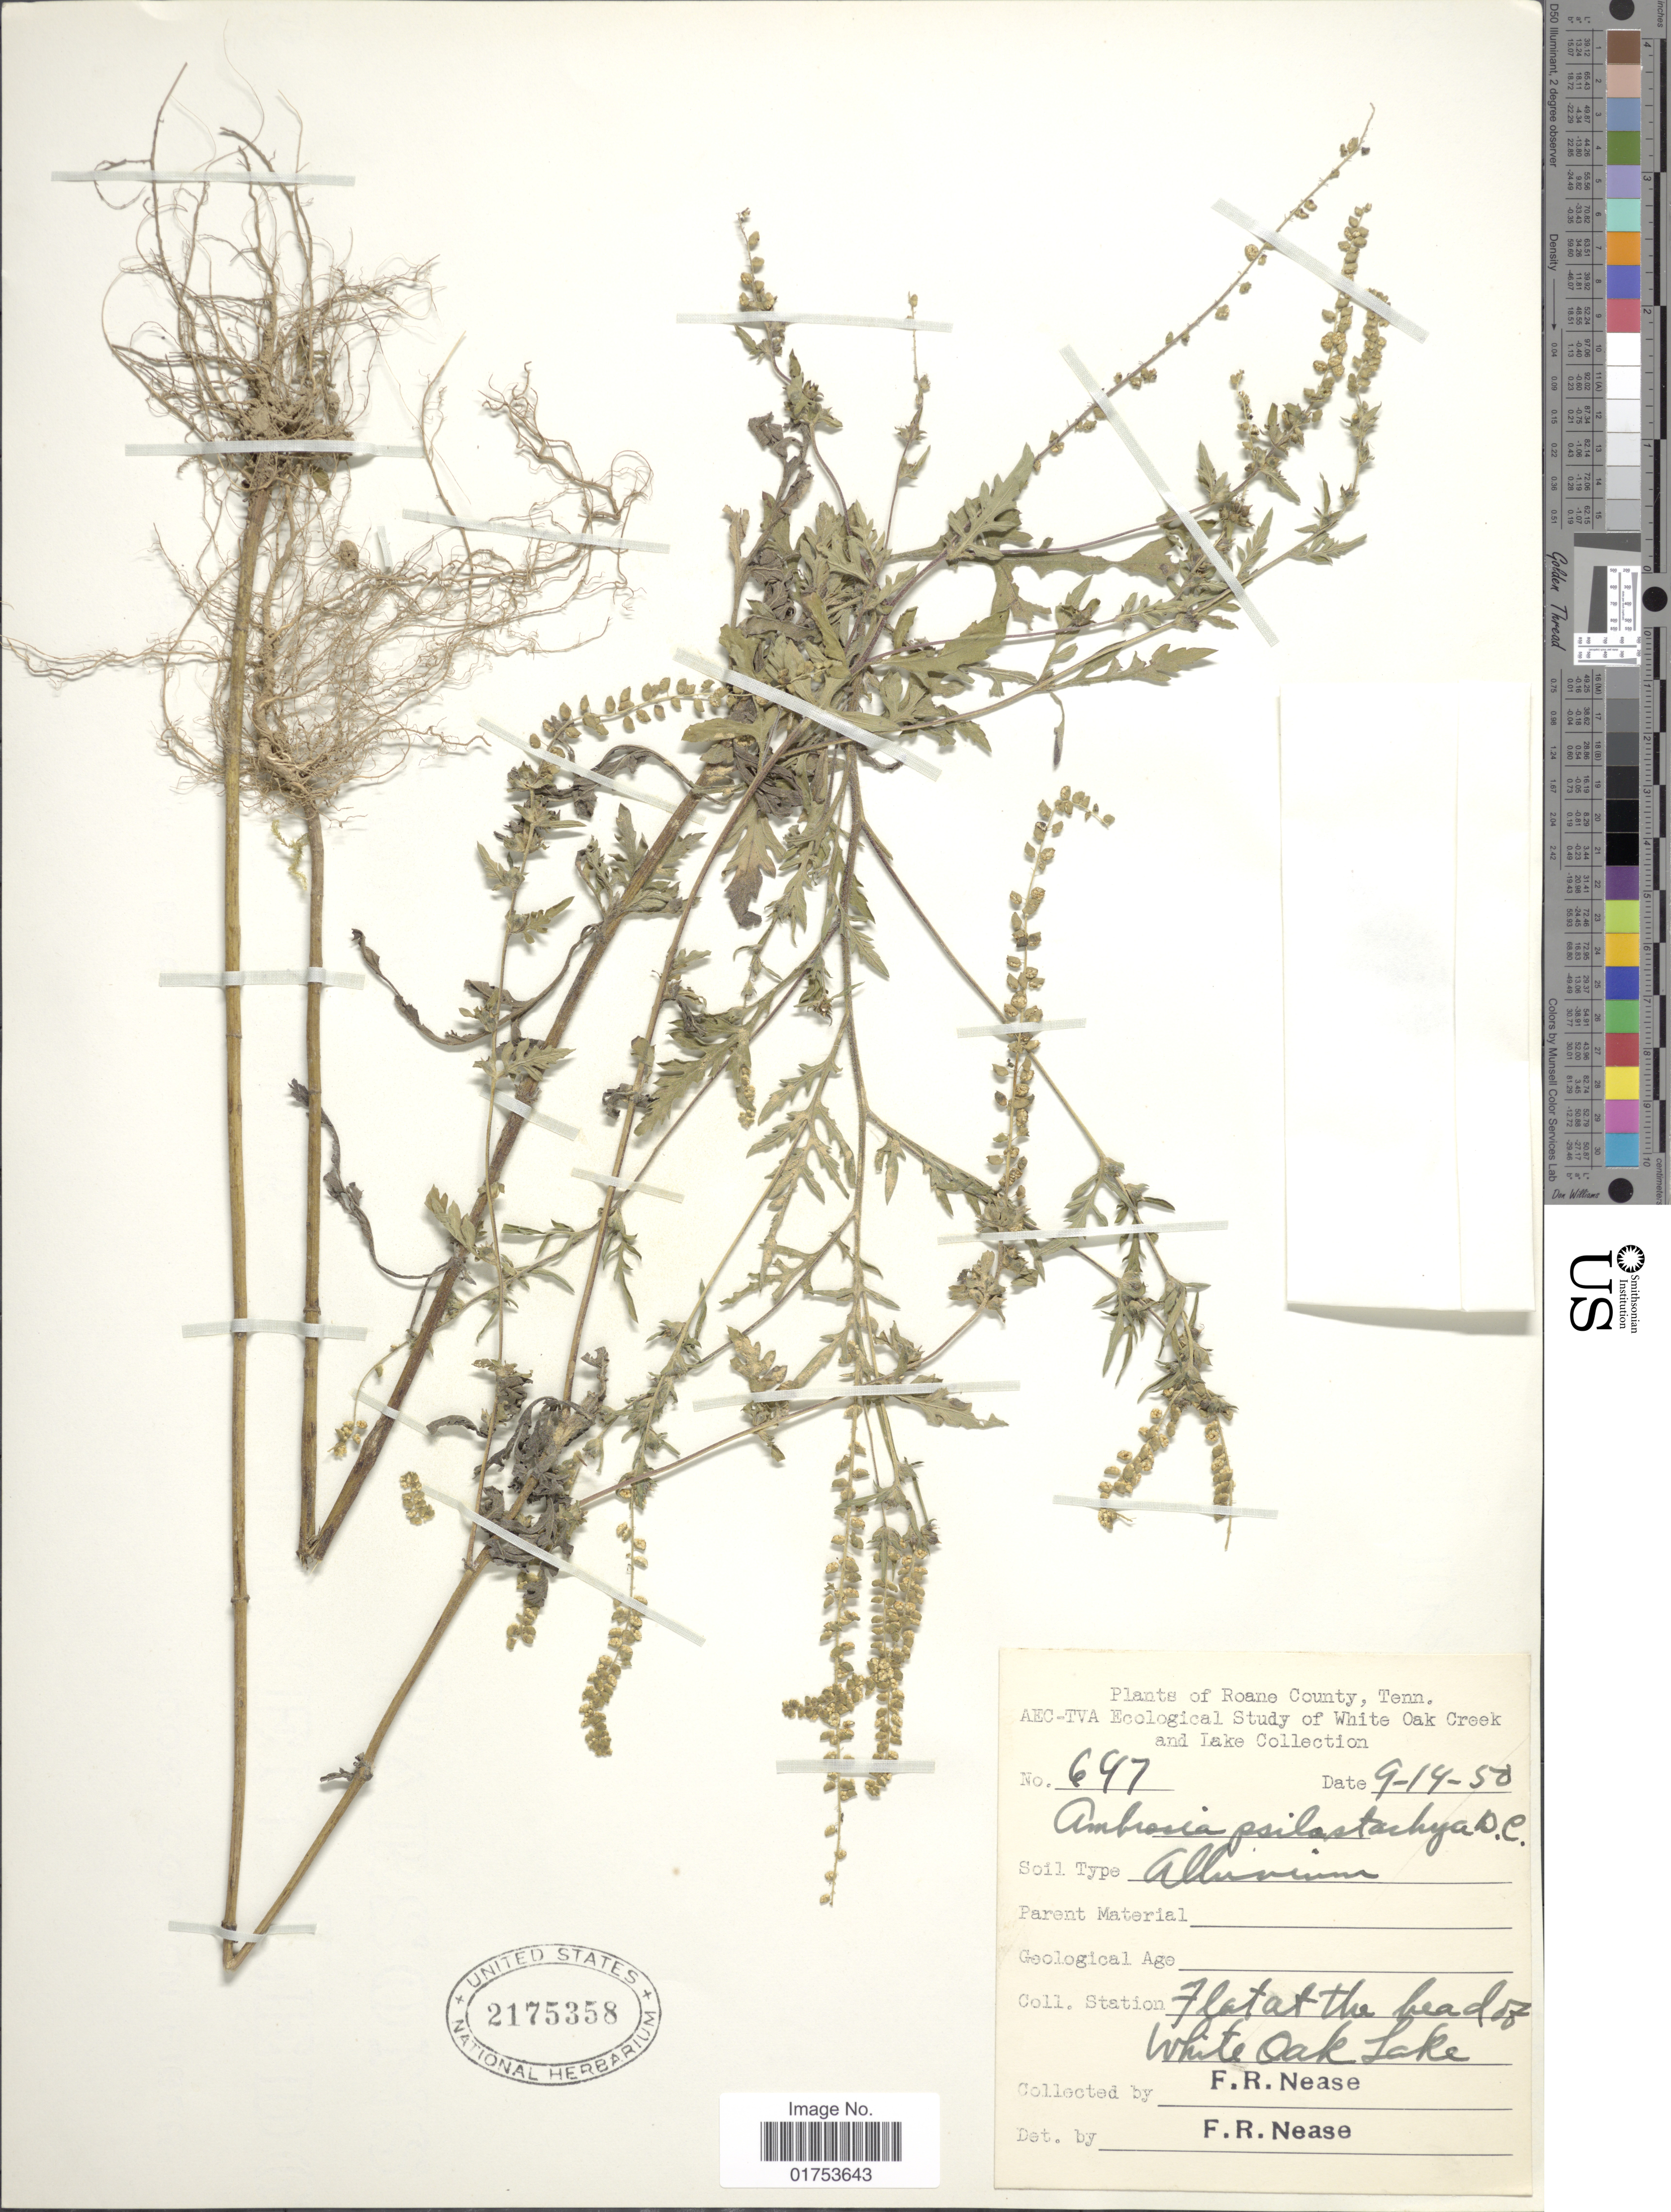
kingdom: Plantae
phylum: Tracheophyta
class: Magnoliopsida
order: Asterales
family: Asteraceae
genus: Ambrosia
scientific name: Ambrosia psilostachya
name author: DC.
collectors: F. Nease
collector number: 697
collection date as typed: Transcribed d/m/y: 14/9/50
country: United States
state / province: Tennessee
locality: Roane County, flat at the head of White Oak Lake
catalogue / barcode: US 2175358